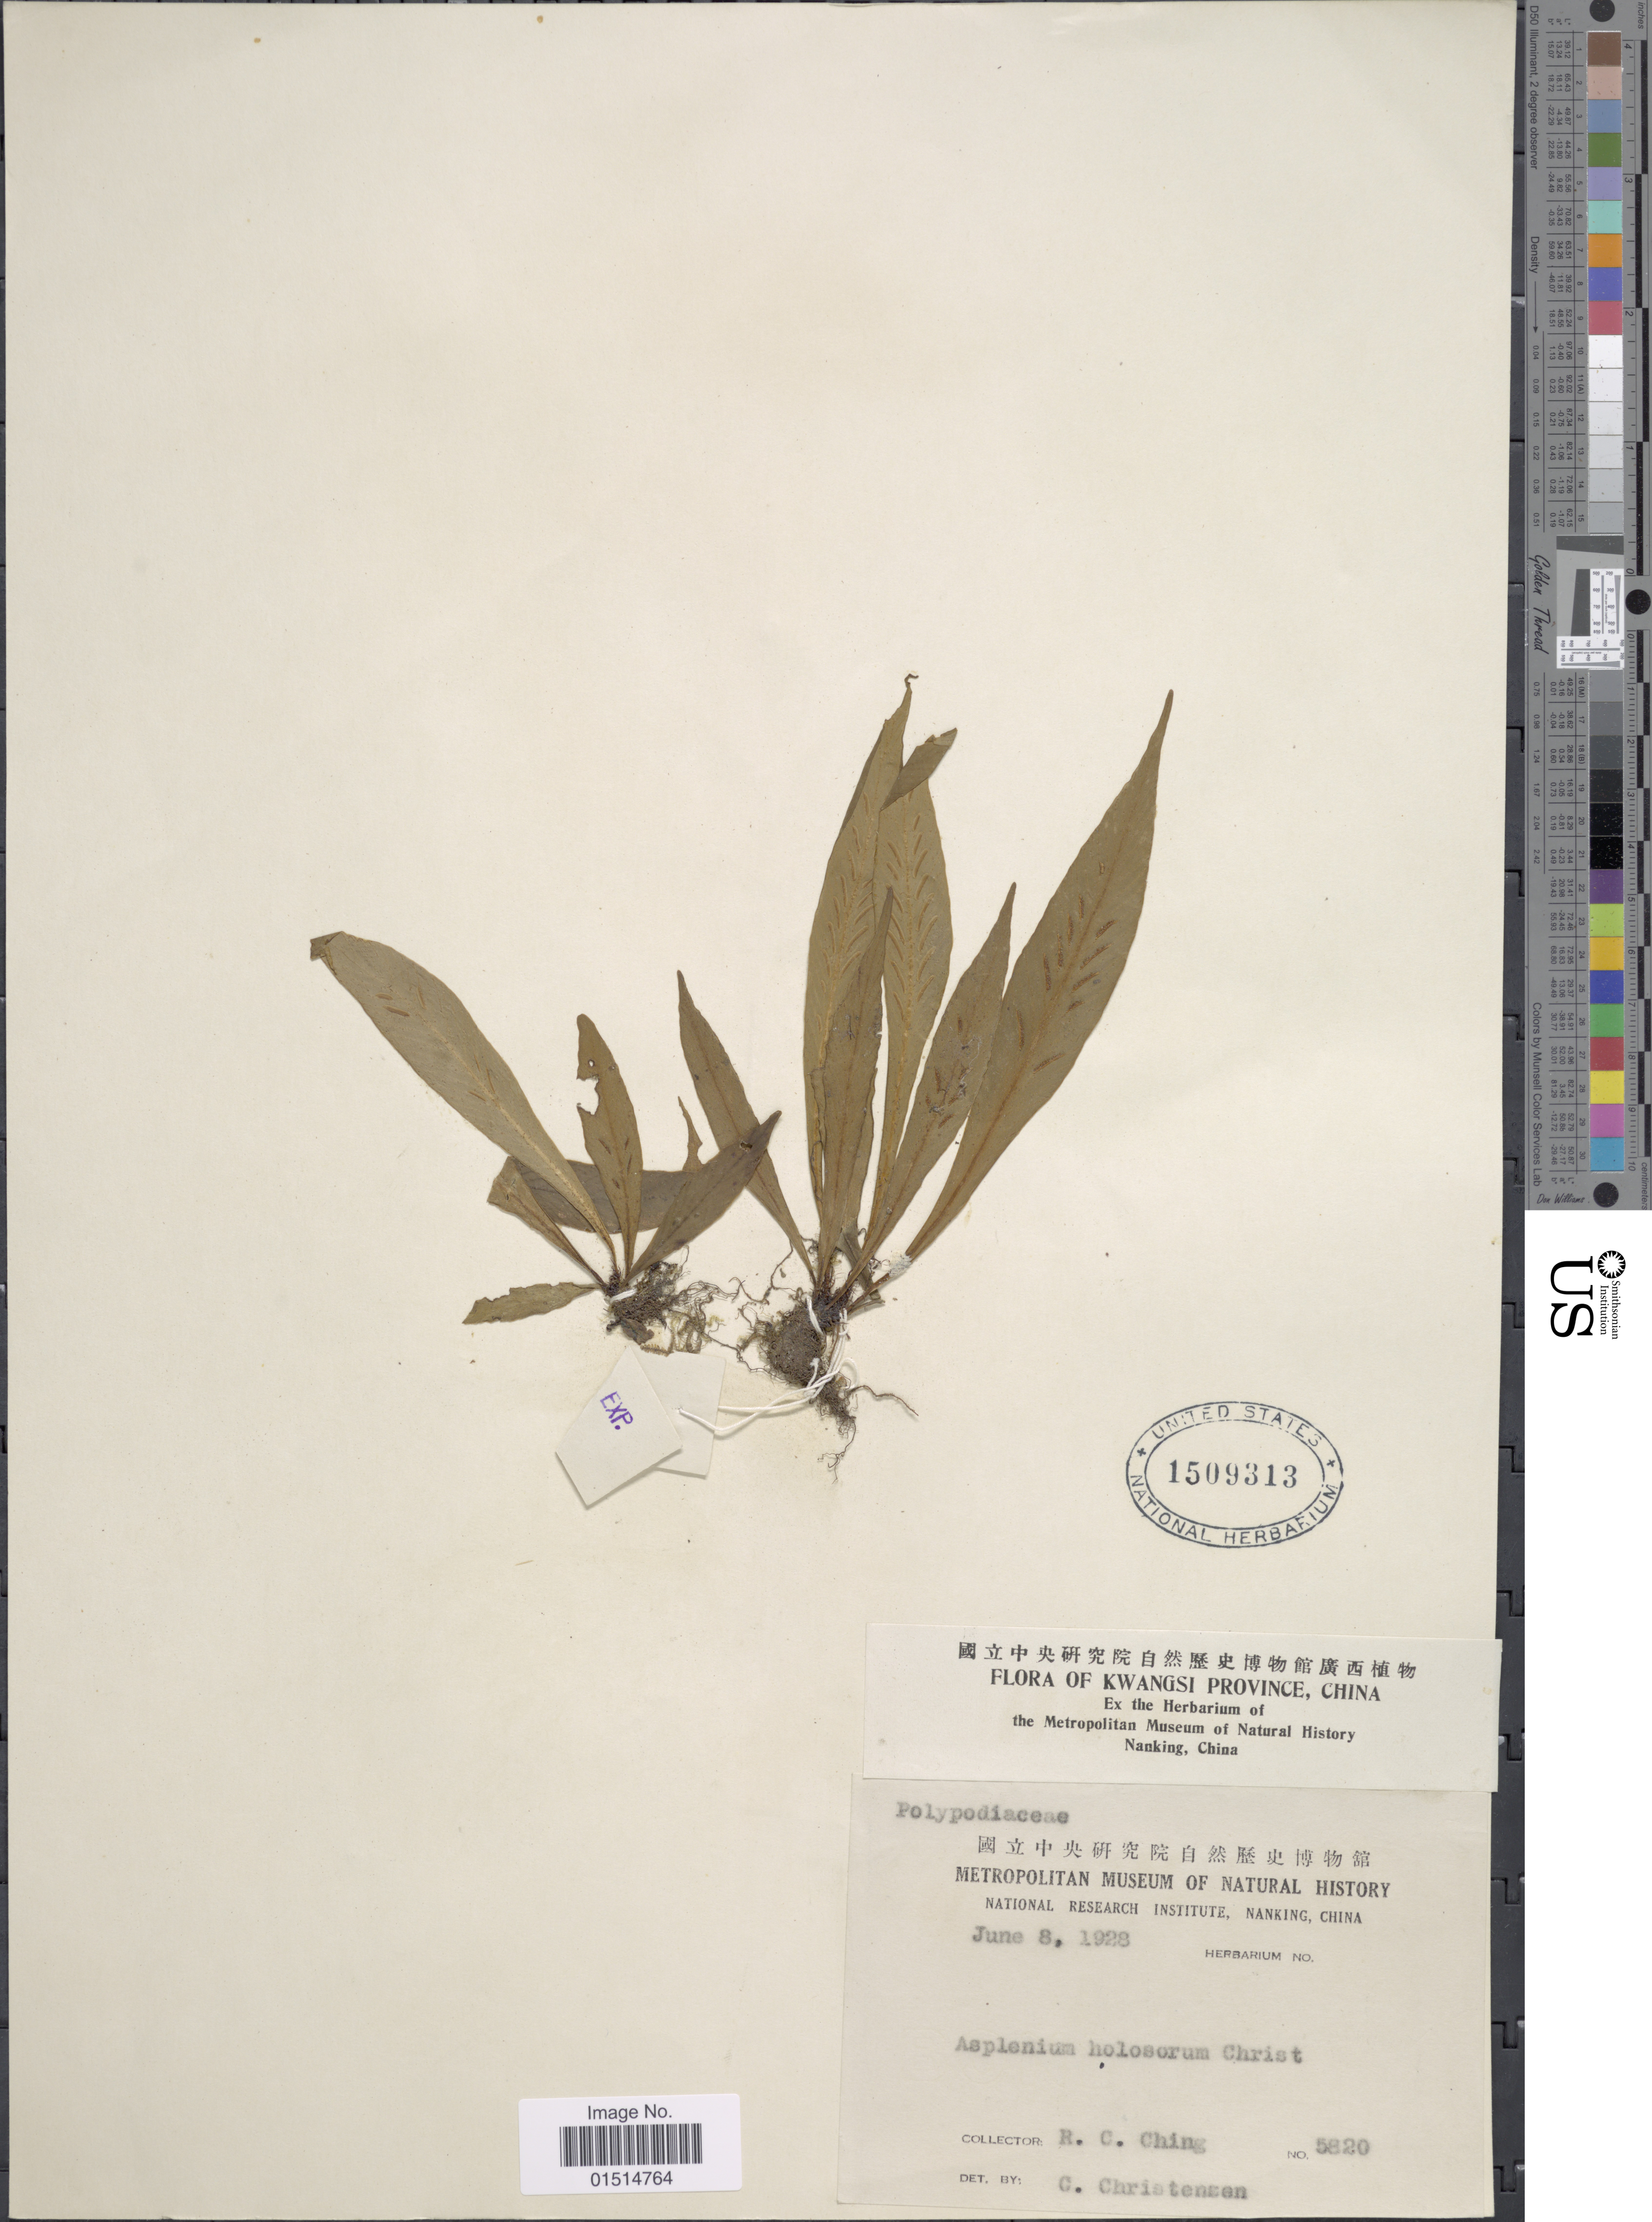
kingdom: Plantae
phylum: Tracheophyta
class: Polypodiopsida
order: Polypodiales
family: Aspleniaceae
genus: Asplenium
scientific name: Asplenium ensiforme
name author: Wall. ex Hook. & Grev.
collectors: R. C. Ching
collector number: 5820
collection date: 1928-06-08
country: China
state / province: Guangxi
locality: Kwangsi Province.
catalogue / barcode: US 1509313